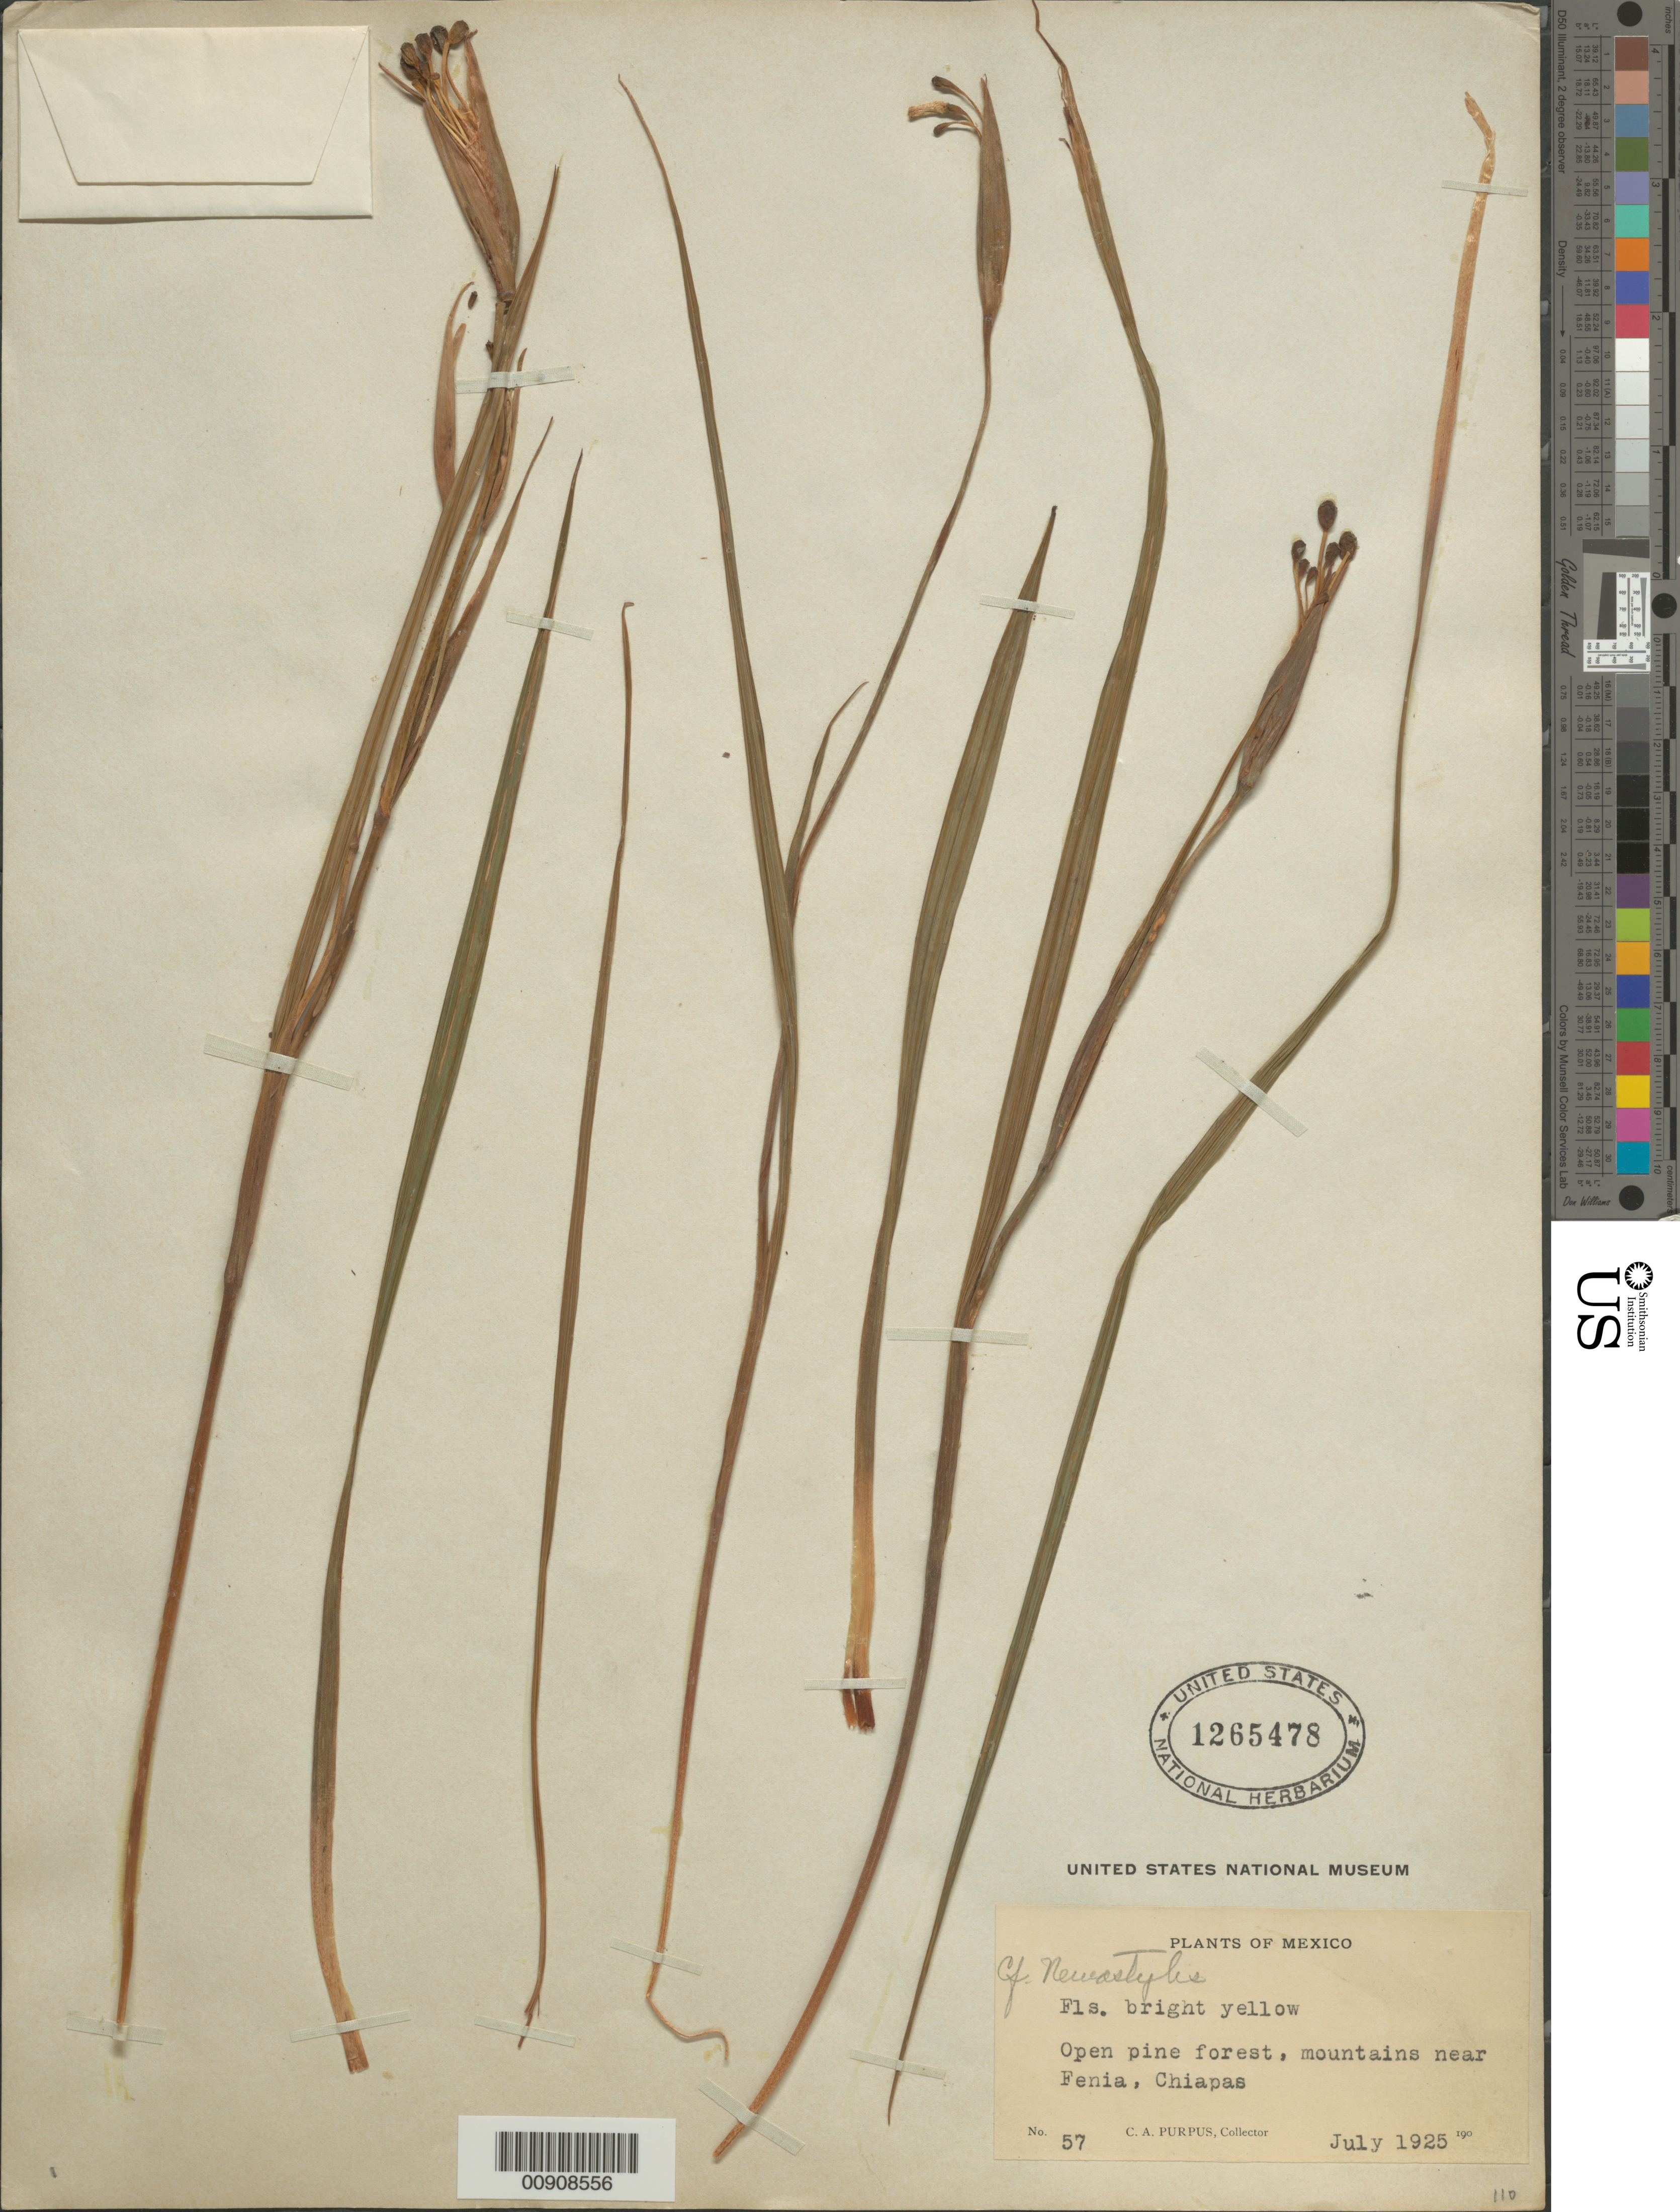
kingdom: Plantae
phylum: Tracheophyta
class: Liliopsida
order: Asparagales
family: Iridaceae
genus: Nemastylis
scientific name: Nemastylis sp.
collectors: C. A. Purpus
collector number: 57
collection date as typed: Jul 1925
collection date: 1925-07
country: Mexico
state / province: Chiapas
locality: Mountains near Fenia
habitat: Open pine forest.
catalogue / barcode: US 1265478